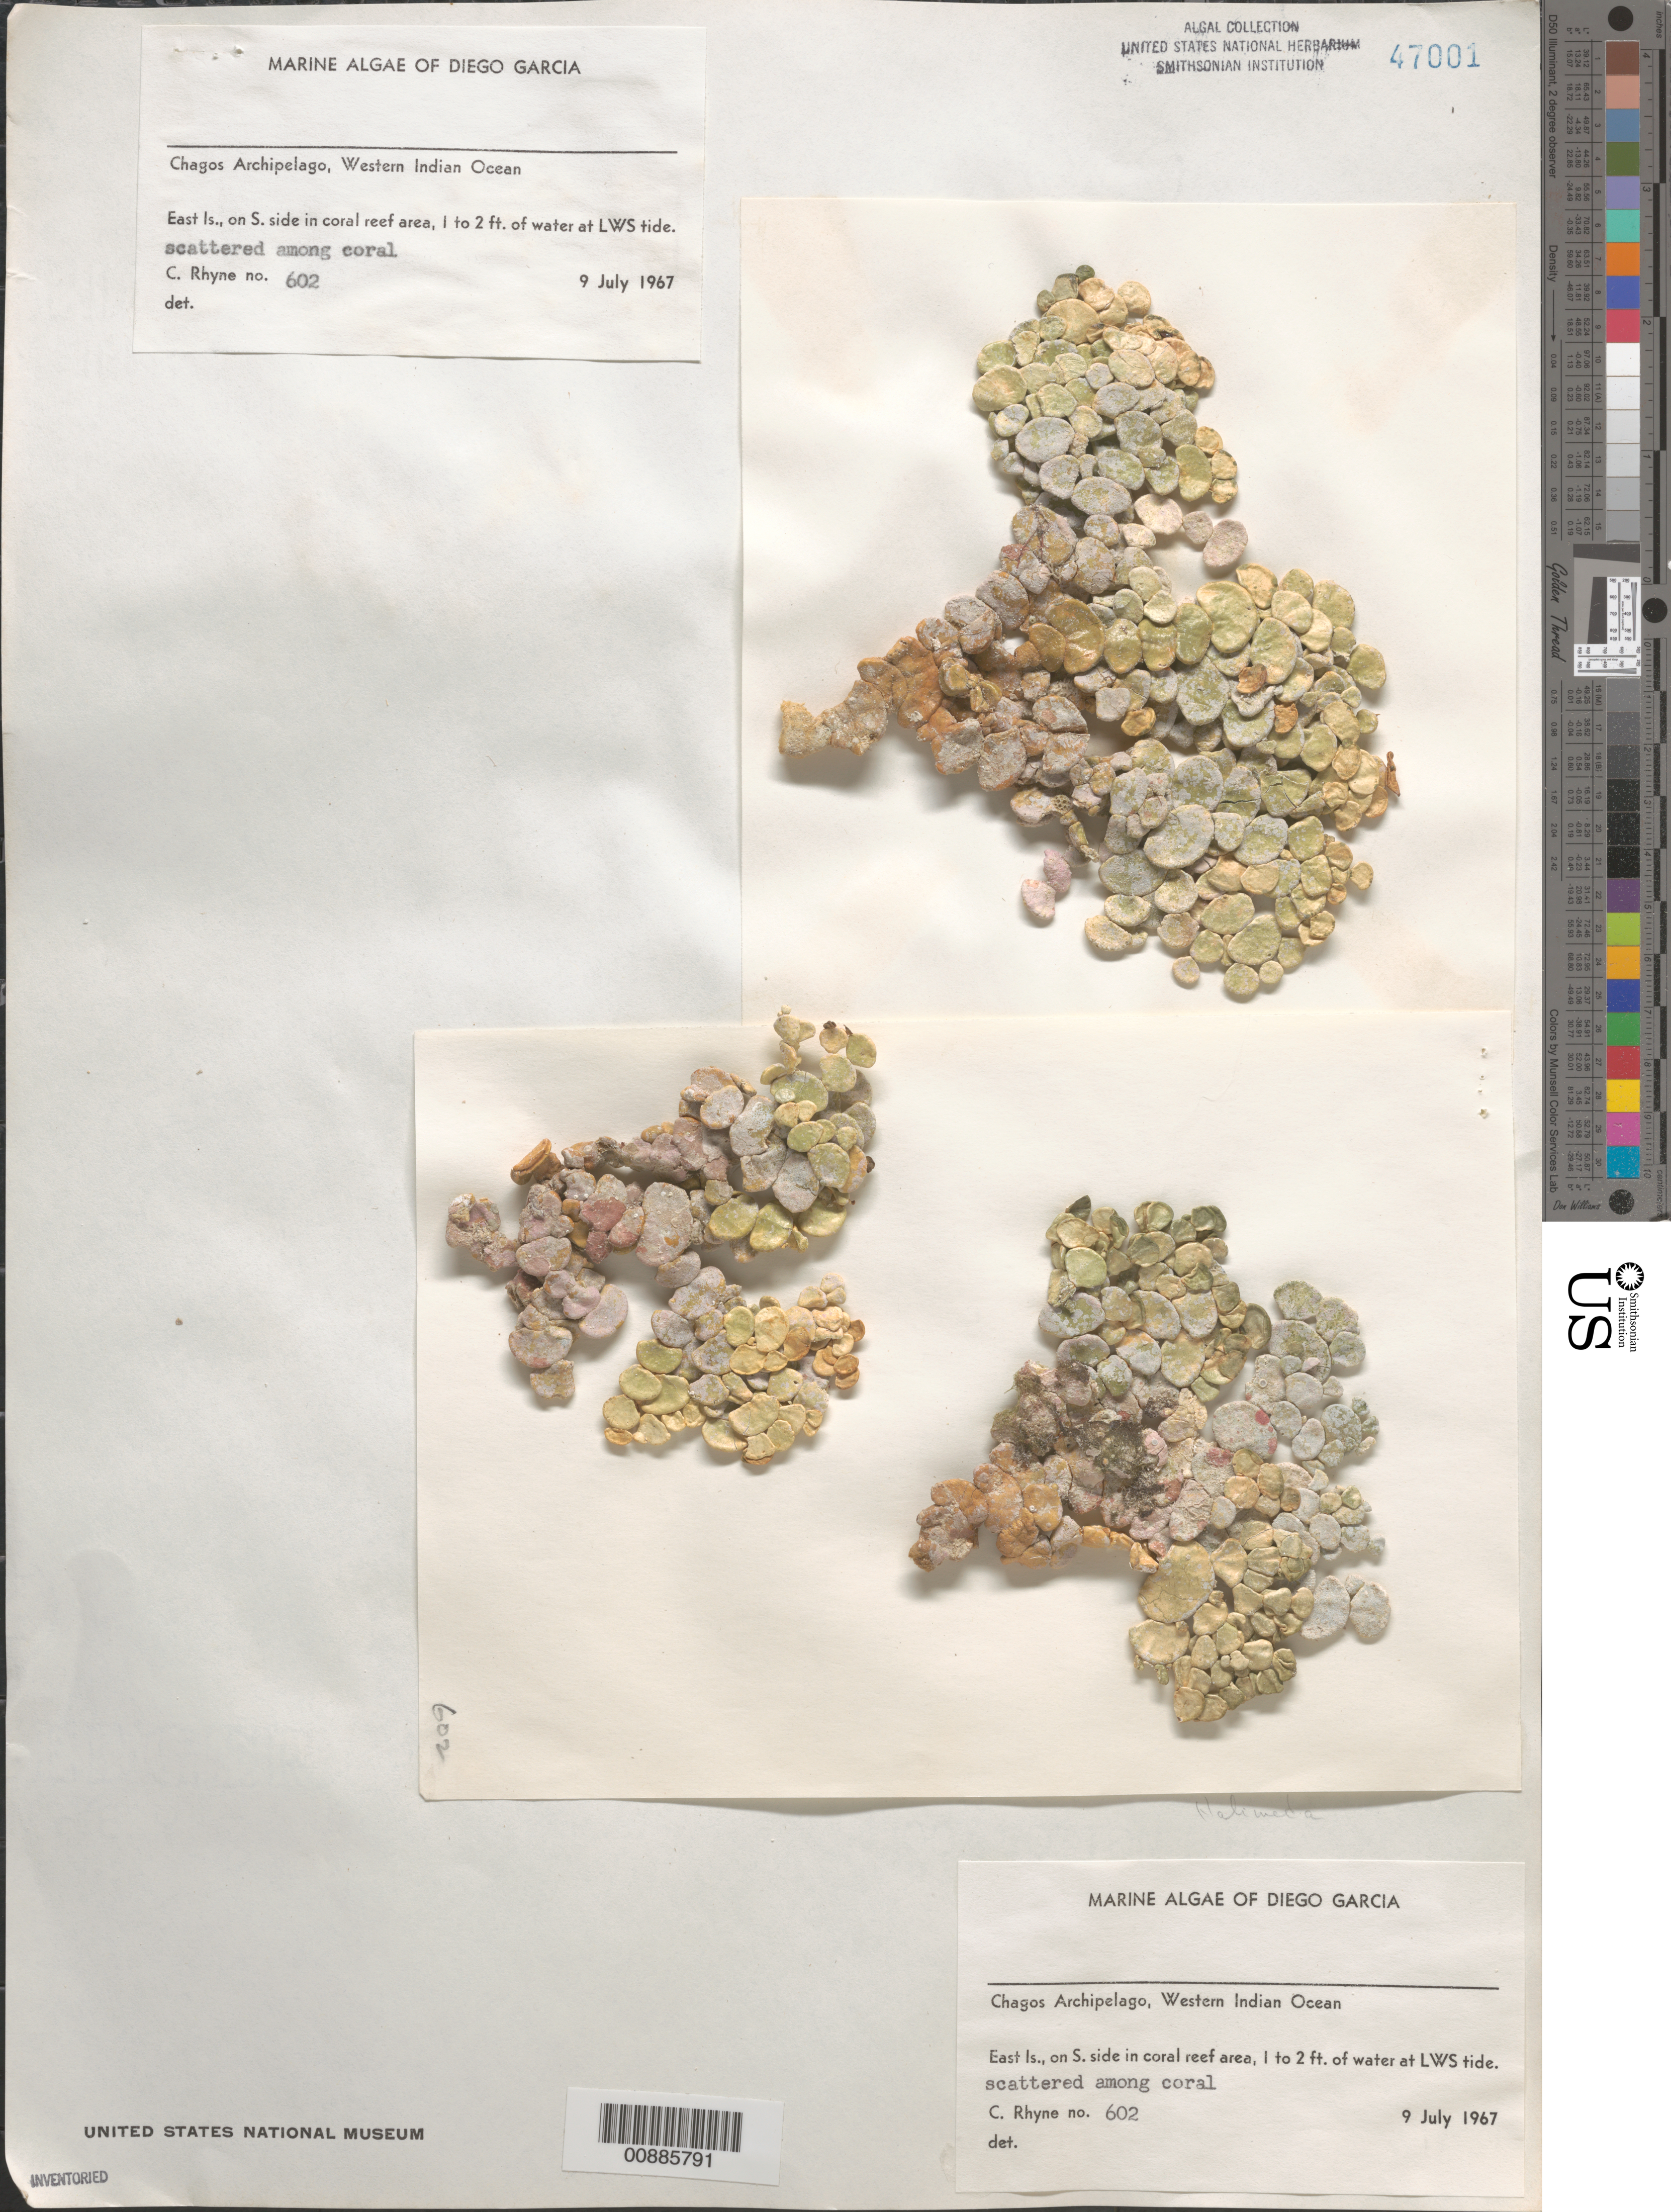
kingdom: Plantae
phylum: Chlorophyta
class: Ulvophyceae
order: Bryopsidales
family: Halimedaceae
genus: Halimeda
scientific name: Halimeda sp.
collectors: C. Rhyne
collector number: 602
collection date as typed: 09 Jul 1967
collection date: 1967-07-09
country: British Indian Ocean Territory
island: Diego Garcia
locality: East Island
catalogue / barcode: US 47001